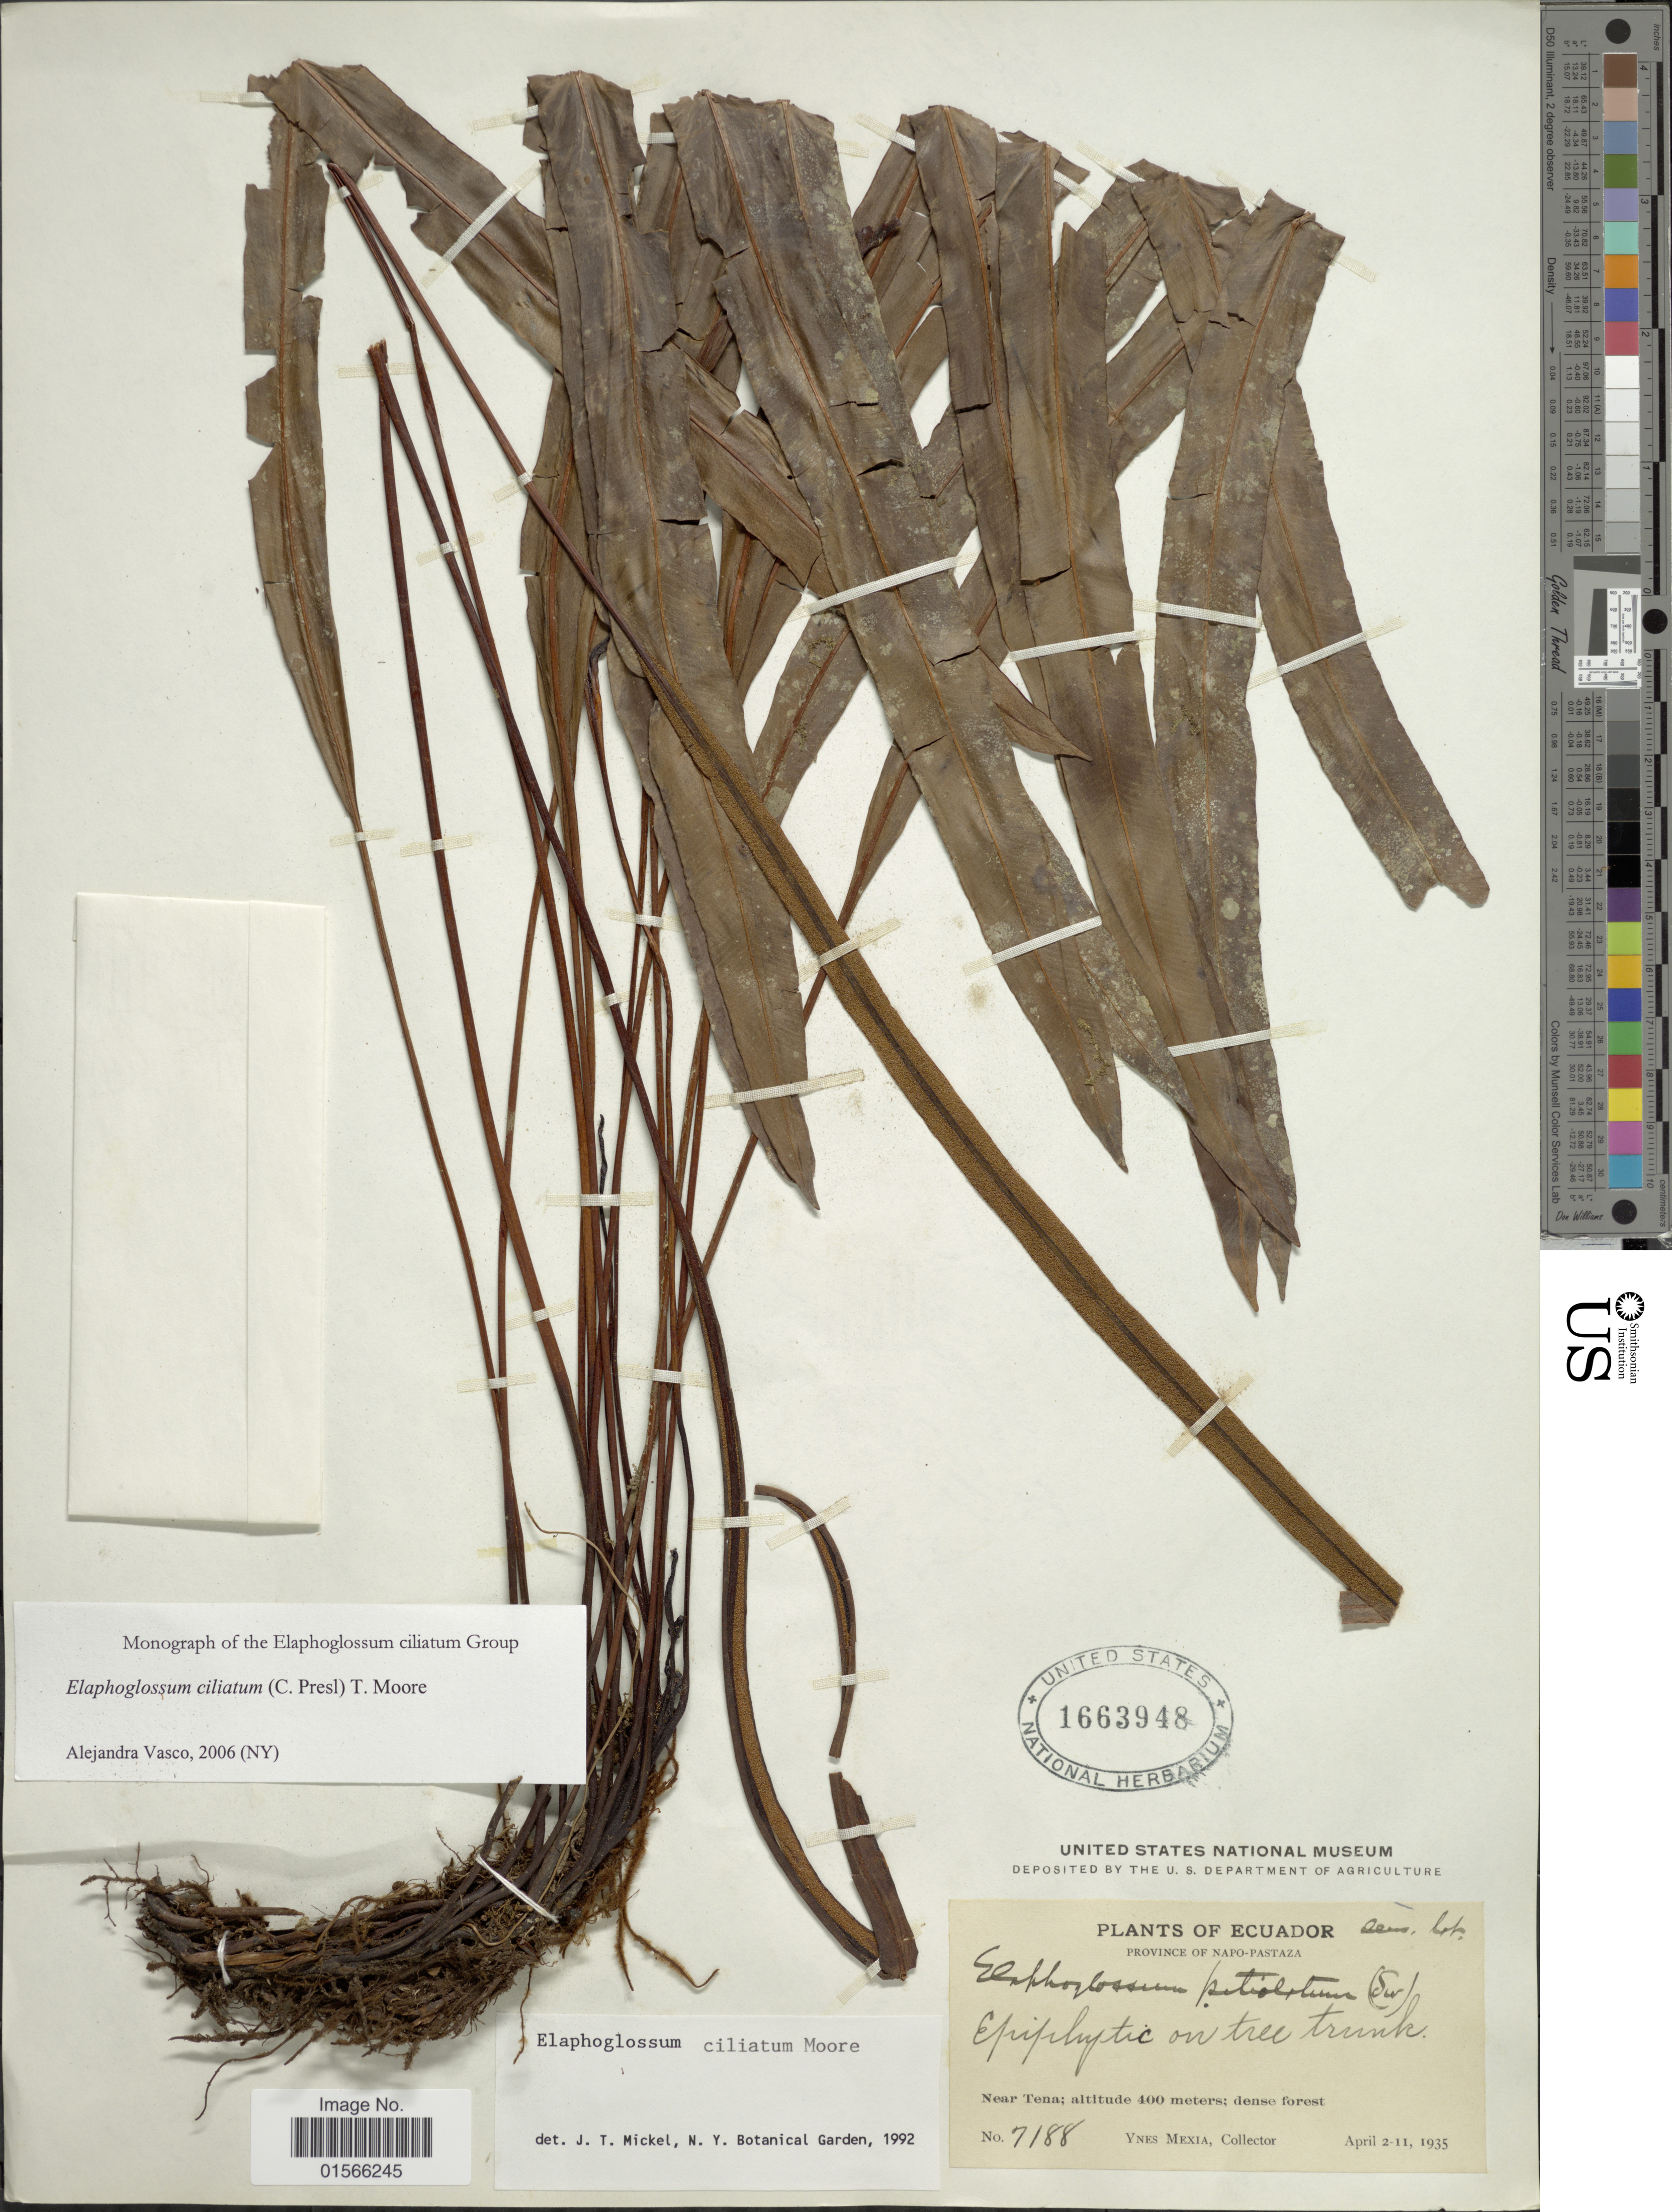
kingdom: Plantae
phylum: Tracheophyta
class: Polypodiopsida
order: Polypodiales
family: Dryopteridaceae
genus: Elaphoglossum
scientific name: Elaphoglossum ciliatum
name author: (C. Presl) T. Moore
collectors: Y. Mexia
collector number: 7188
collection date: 1935-04-02/1935-04-11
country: Ecuador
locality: Province Napo-Pastaza, Near Tena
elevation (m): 400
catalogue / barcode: US 1663948